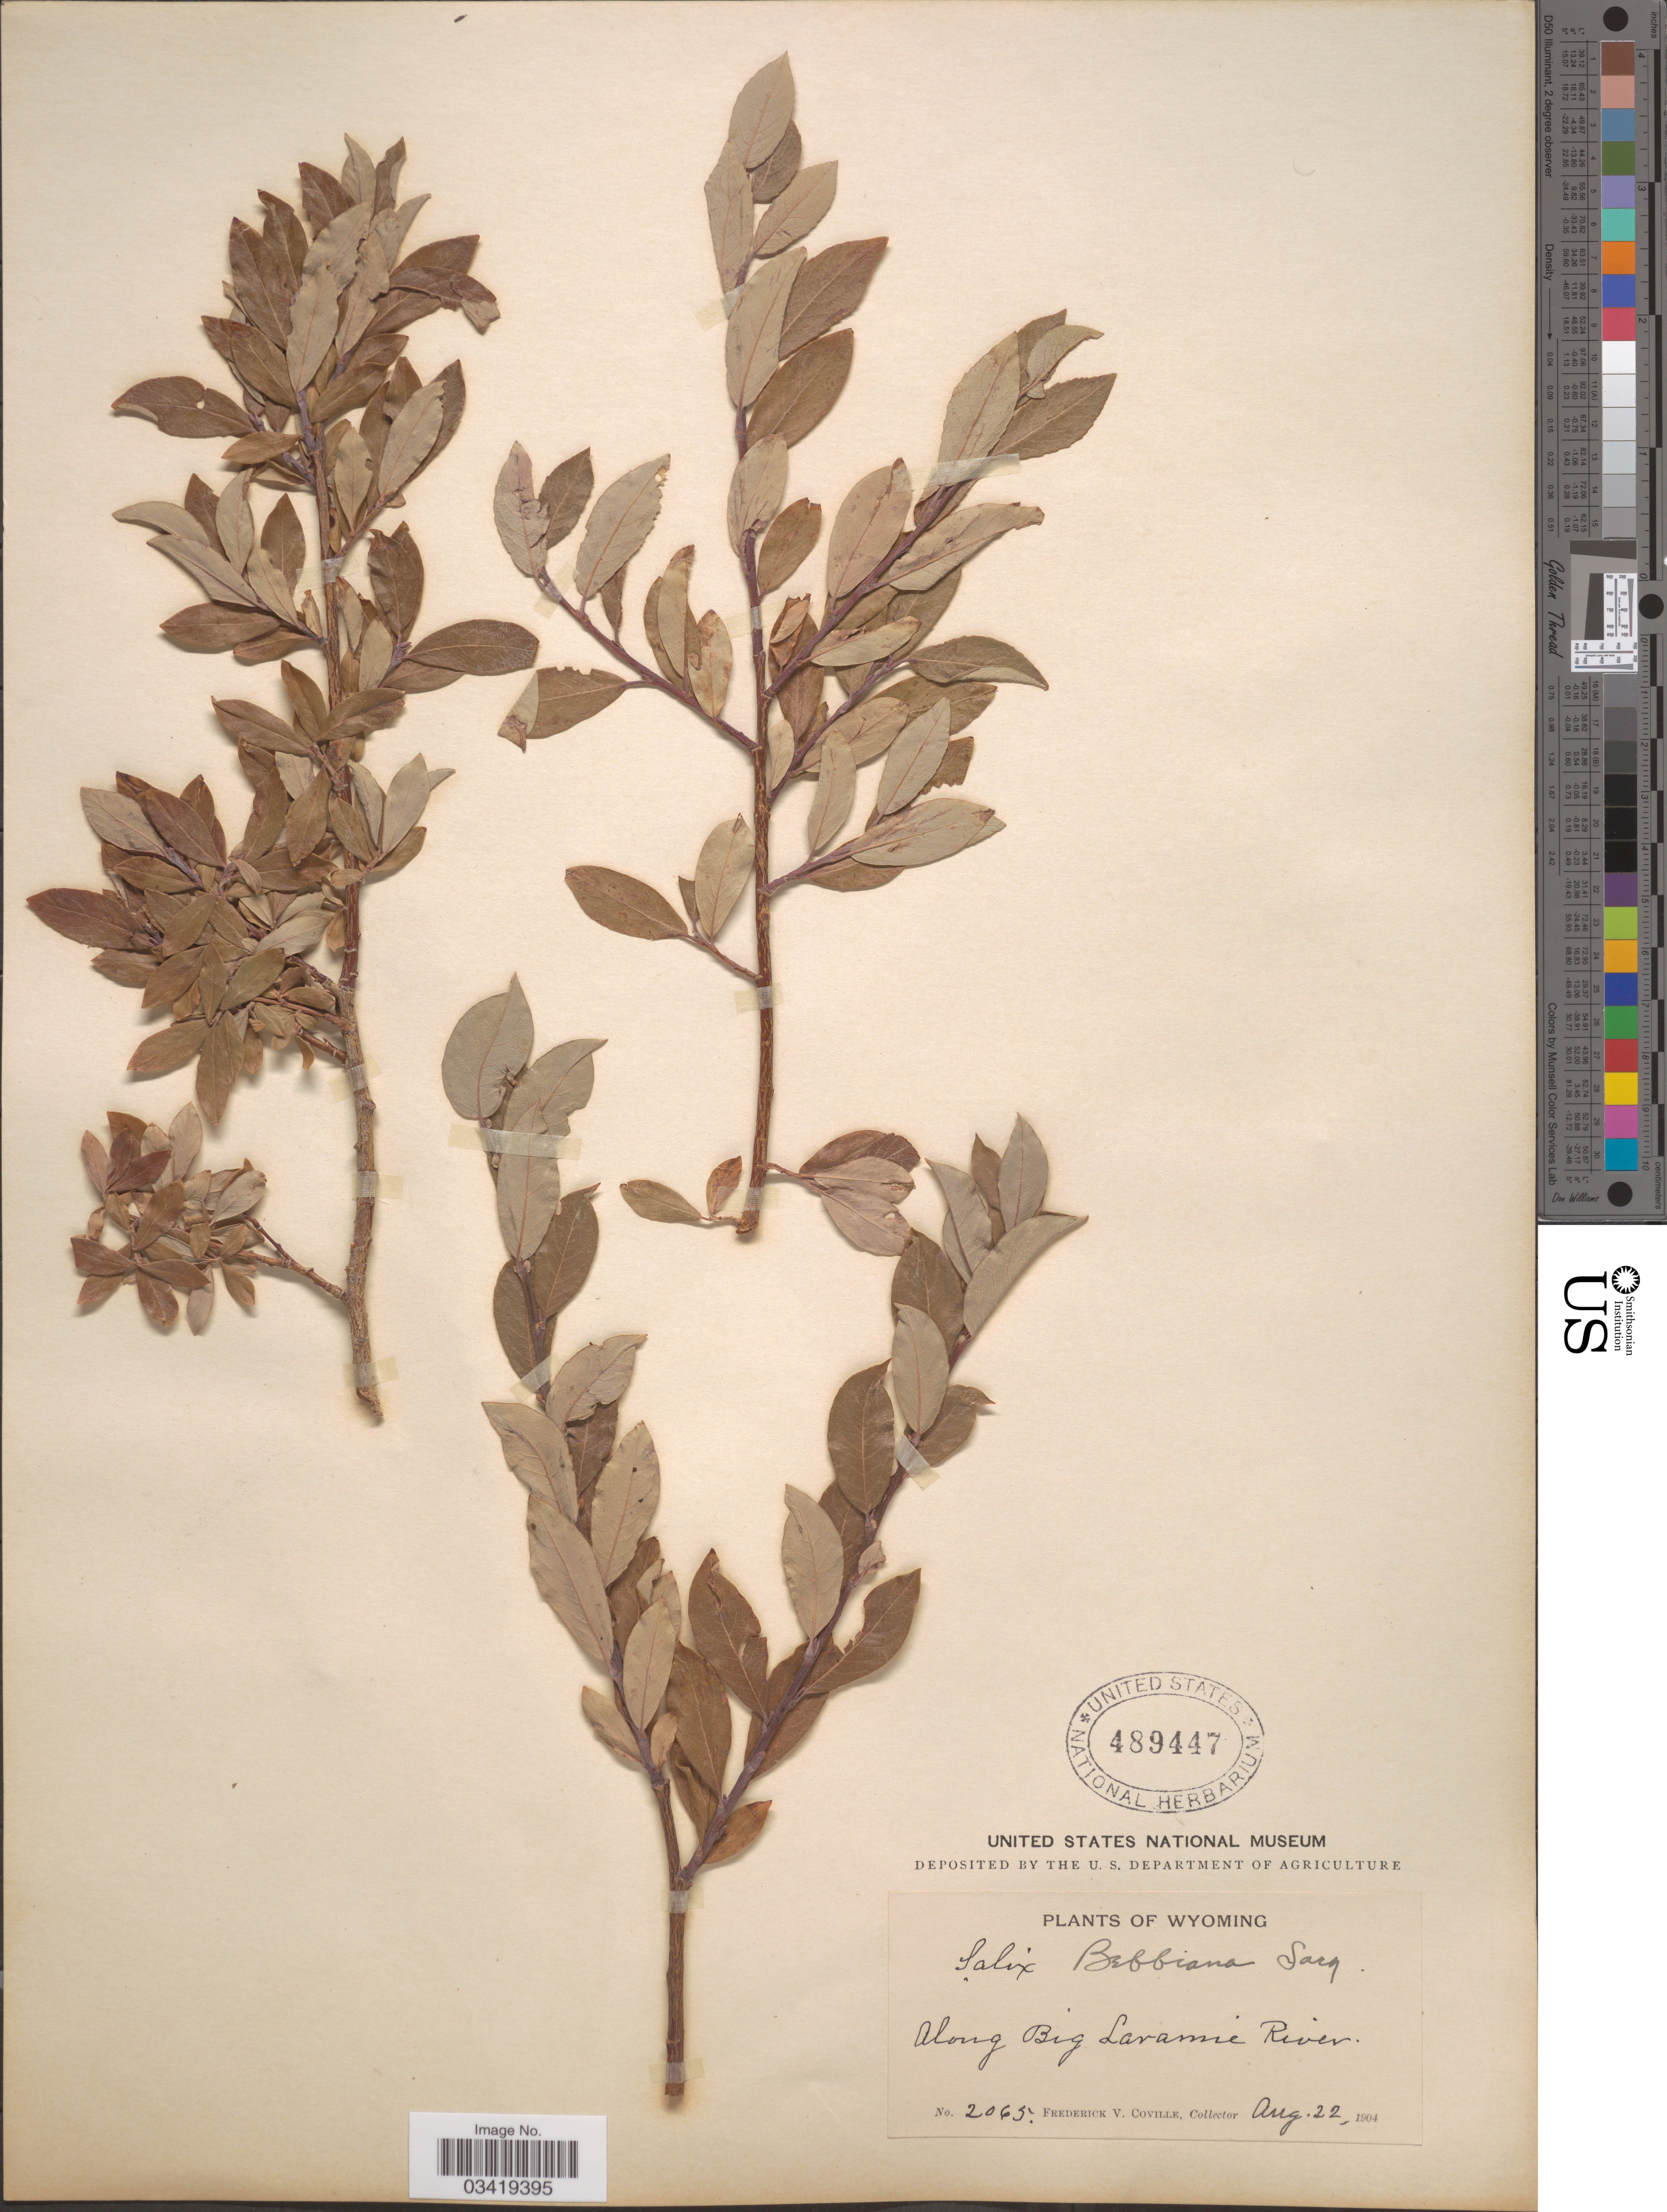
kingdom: Plantae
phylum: Tracheophyta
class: Magnoliopsida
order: Malpighiales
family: Salicaceae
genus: Salix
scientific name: Salix bebbiana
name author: Sarg.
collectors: F. V. Coville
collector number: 2065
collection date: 1904-08-22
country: United States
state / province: Wyoming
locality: Along Big Laramie River.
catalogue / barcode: US 489447